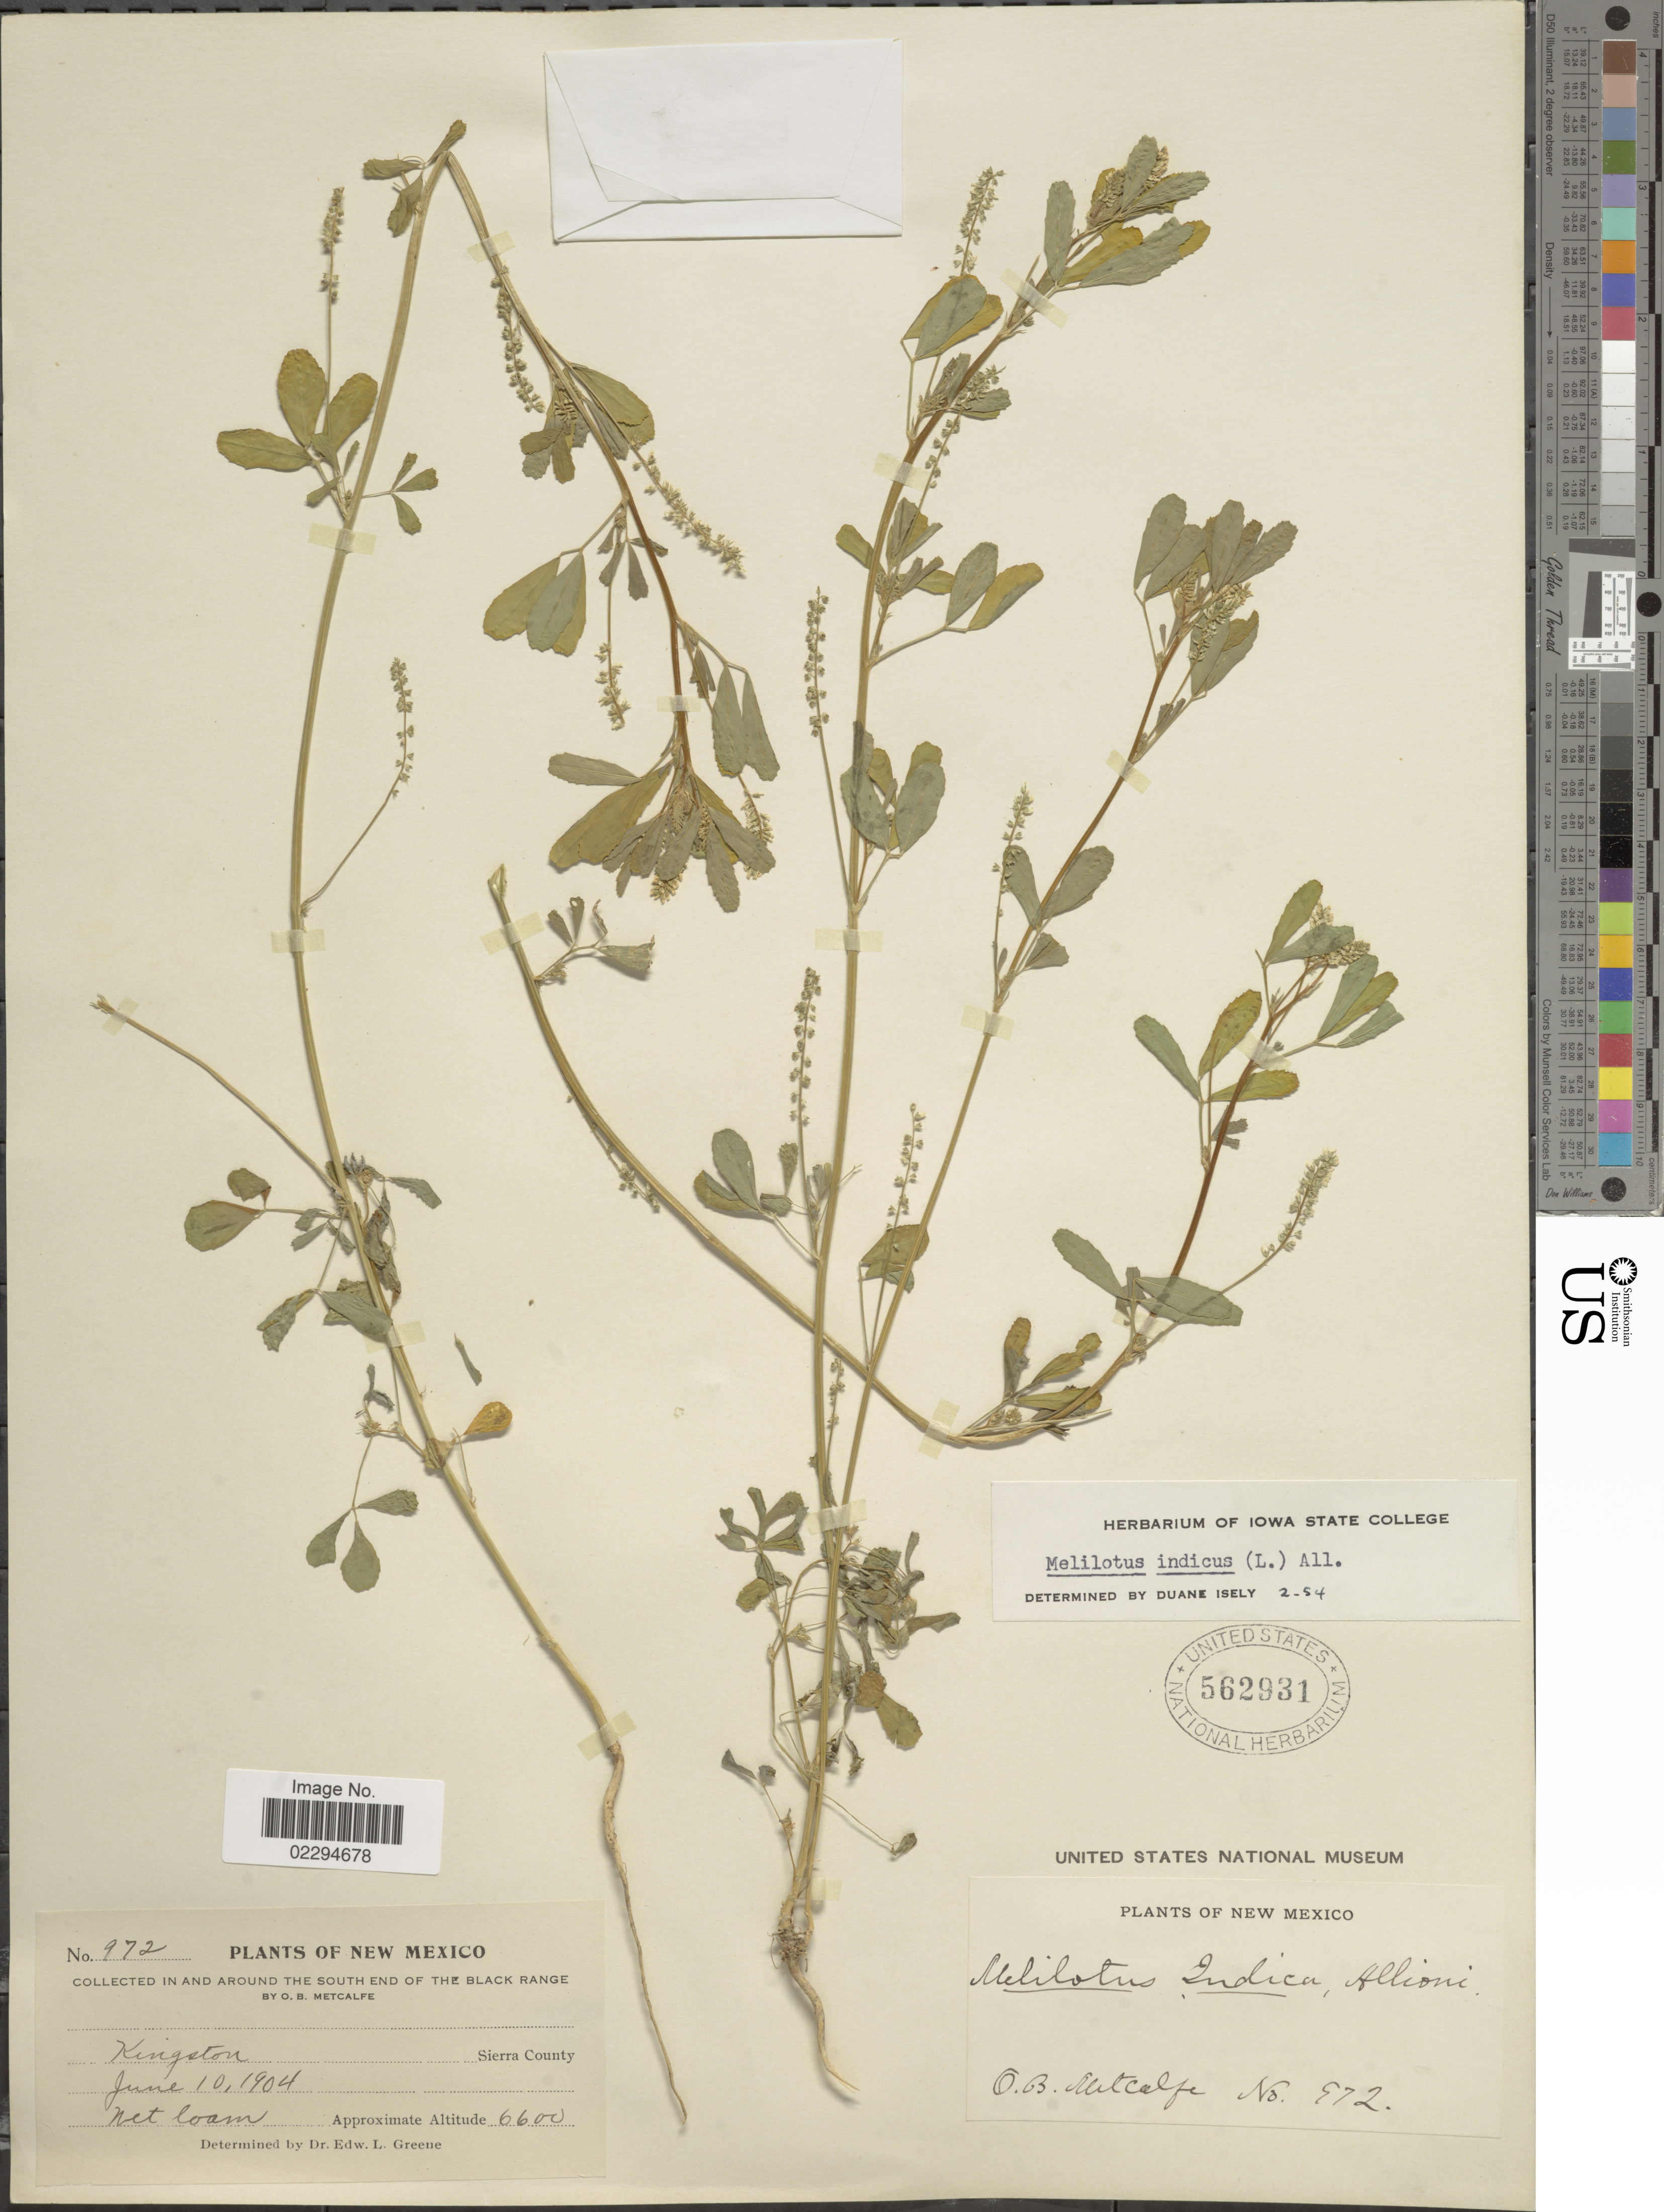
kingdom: Plantae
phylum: Tracheophyta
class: Magnoliopsida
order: Fabales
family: Fabaceae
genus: Melilotus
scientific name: Melilotus indicus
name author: (L.) All.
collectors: O. B. Metcalfe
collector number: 972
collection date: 1904-06-10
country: United States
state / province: New Mexico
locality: In and around the south end of the Black Range. Kingston. Sierra County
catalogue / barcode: US 562931